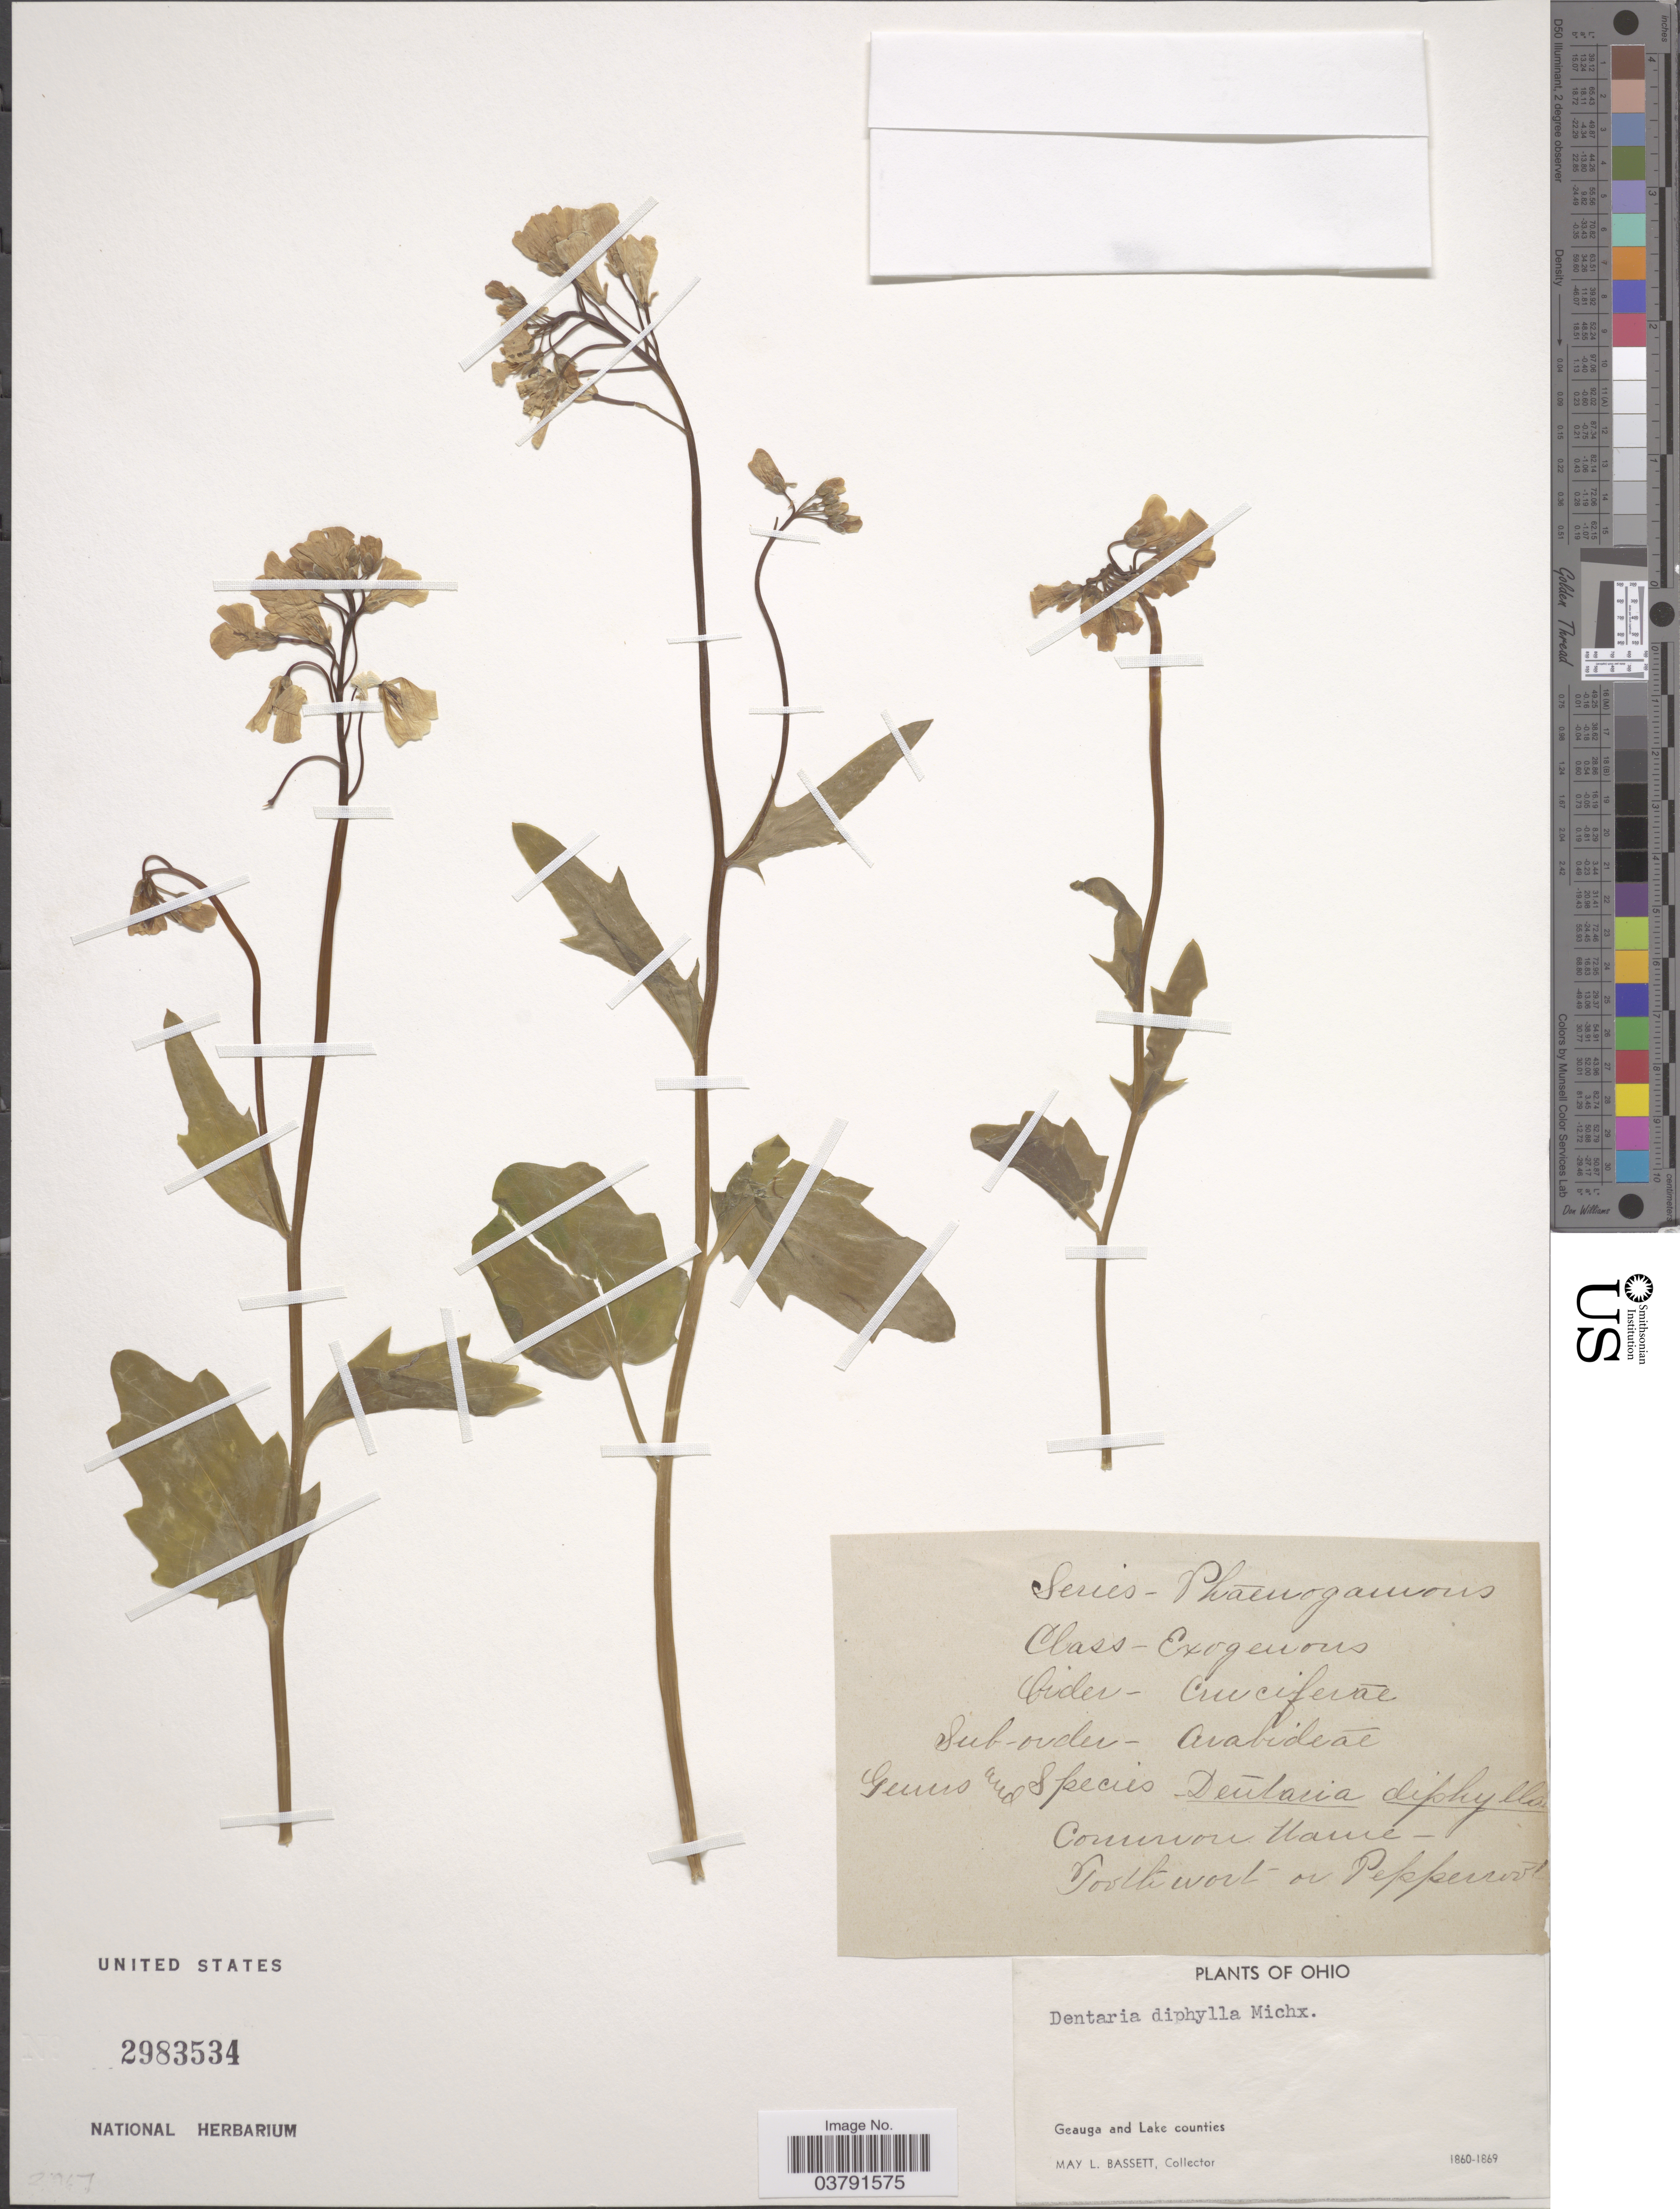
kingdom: Plantae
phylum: Tracheophyta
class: Magnoliopsida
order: Brassicales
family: Brassicaceae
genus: Dentaria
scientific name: Dentaria diphylla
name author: Michx.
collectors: M. L. Bassett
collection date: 1860/1869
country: United States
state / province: Ohio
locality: Geauga and Lake Counties.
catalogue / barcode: US 2983534